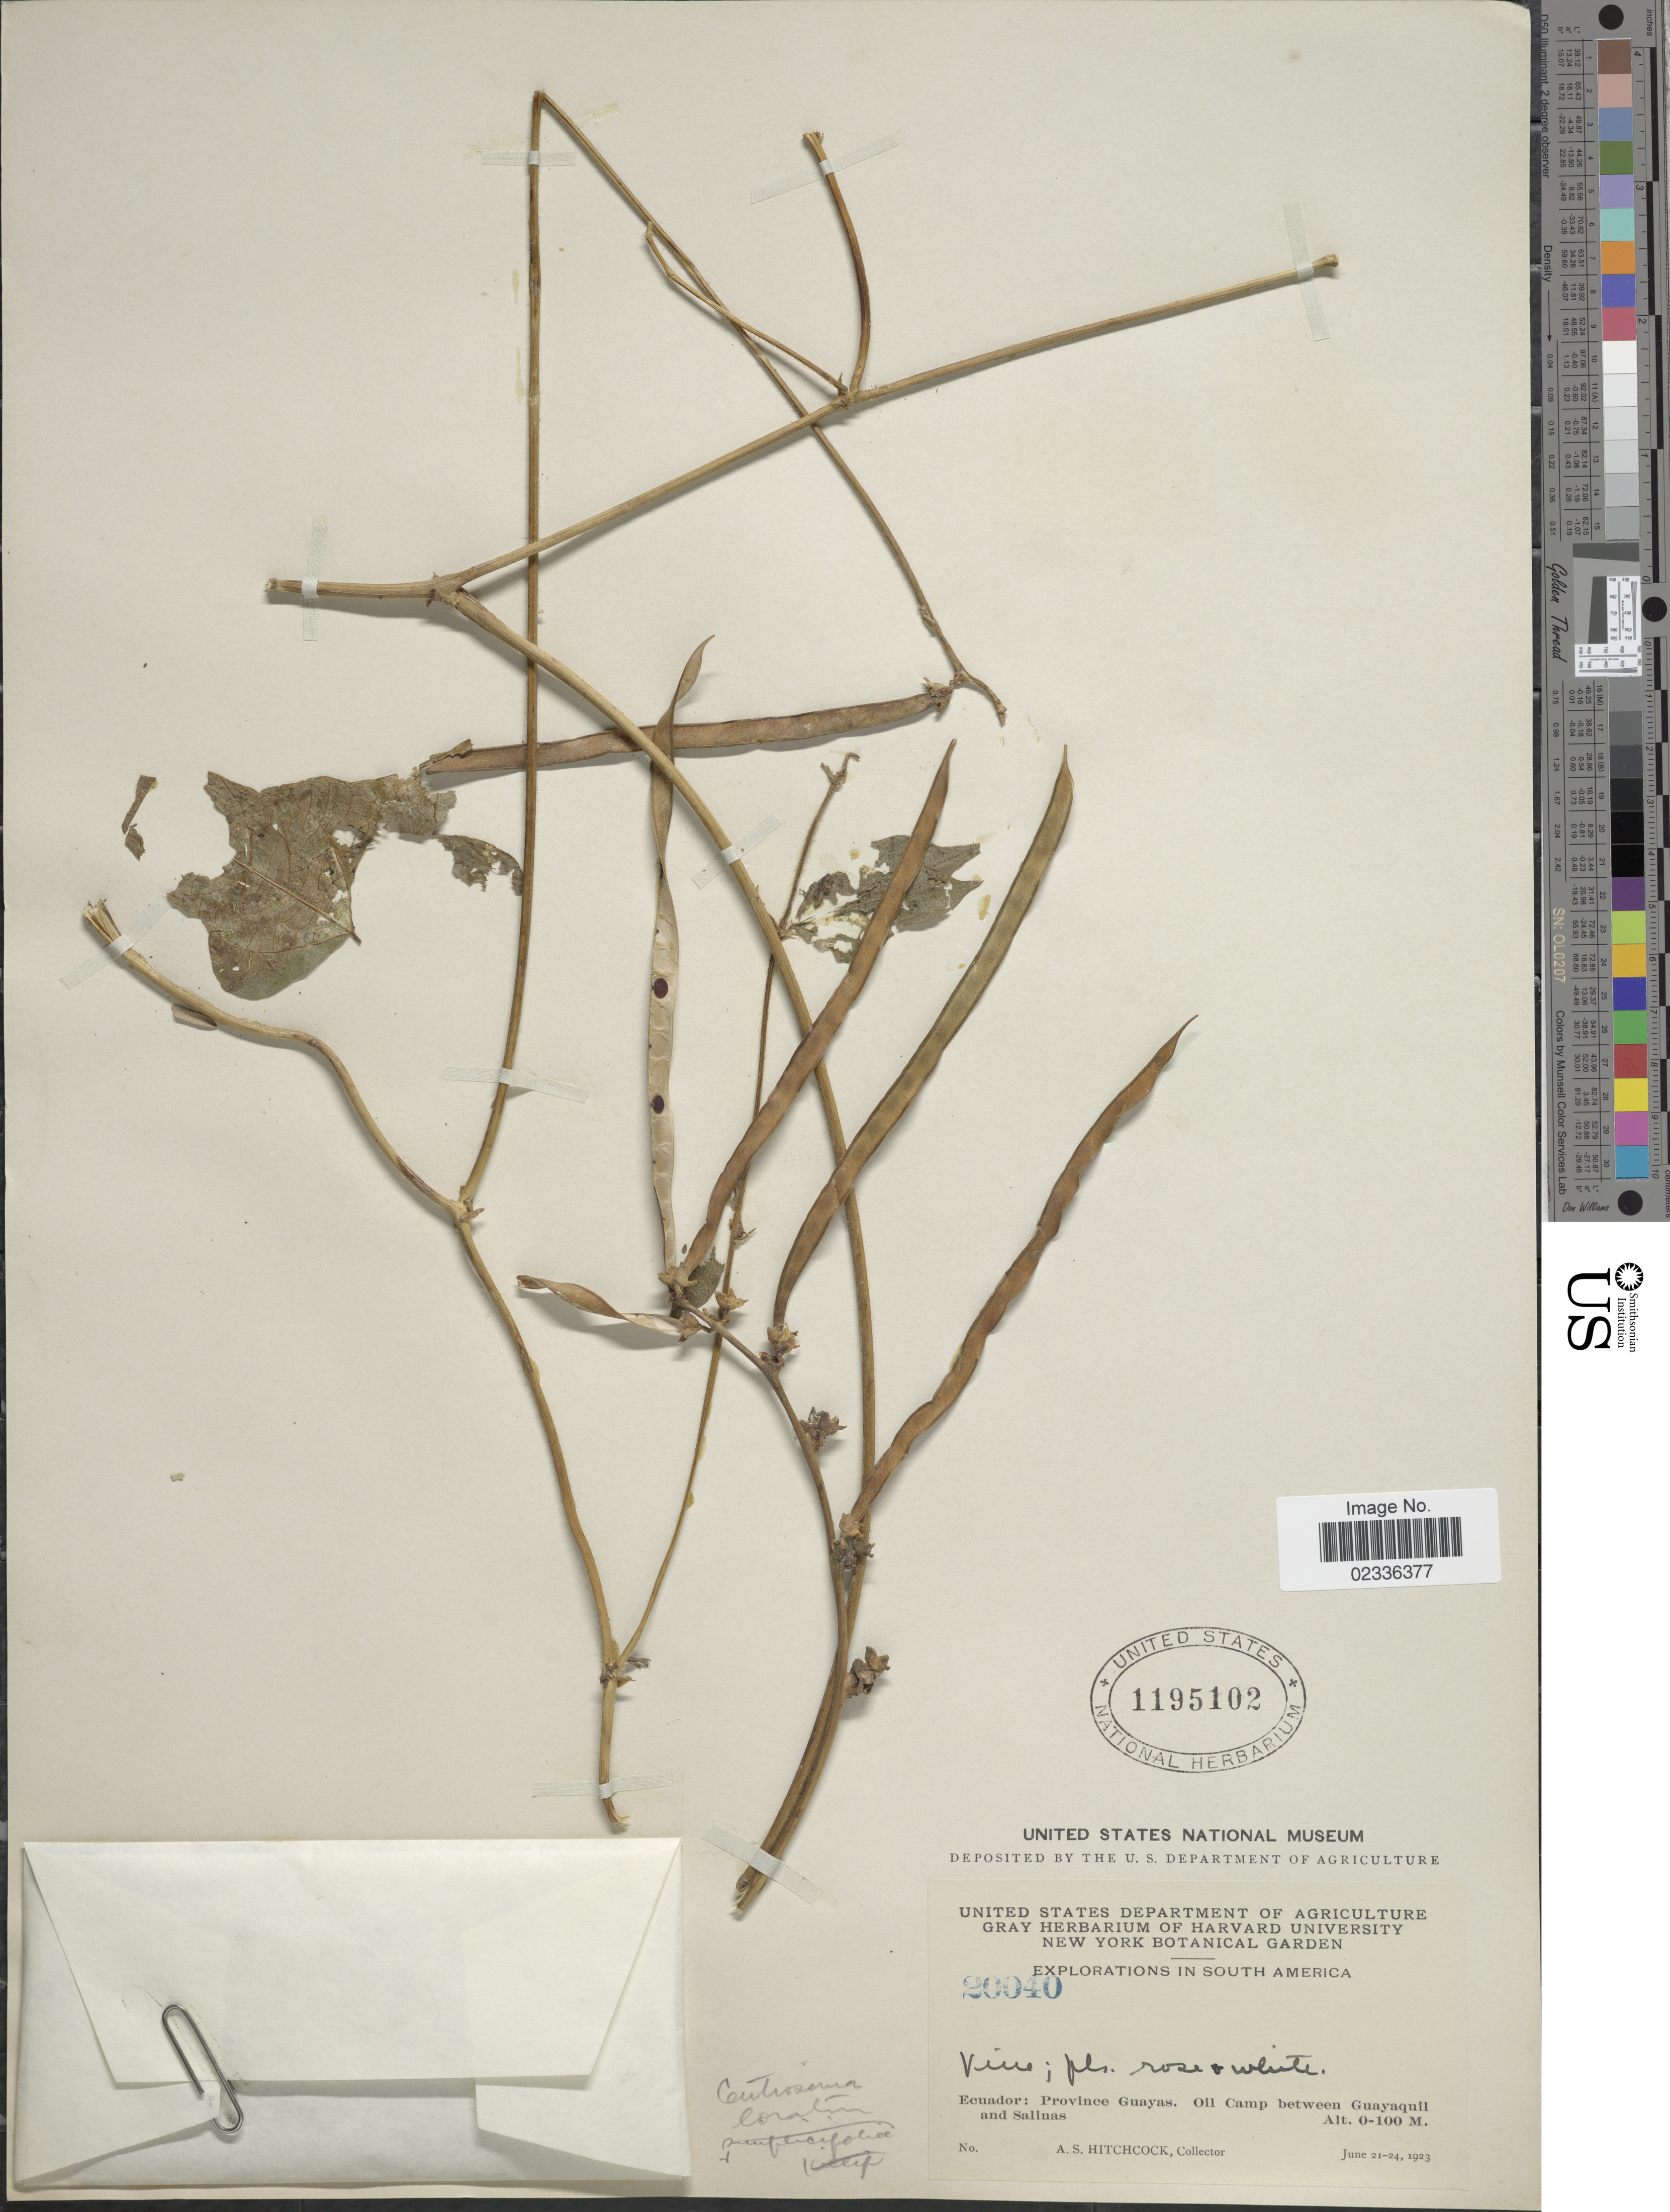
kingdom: Plantae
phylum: Tracheophyta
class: Magnoliopsida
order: Fabales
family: Fabaceae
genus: Centrosema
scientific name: Centrosema sp.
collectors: A. S. Hitchcock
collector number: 20040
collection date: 1923-06-21/1923-06-24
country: Ecuador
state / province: Guayas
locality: Oil Camp between Guayaquil and Salinas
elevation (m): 0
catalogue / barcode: US 1195102